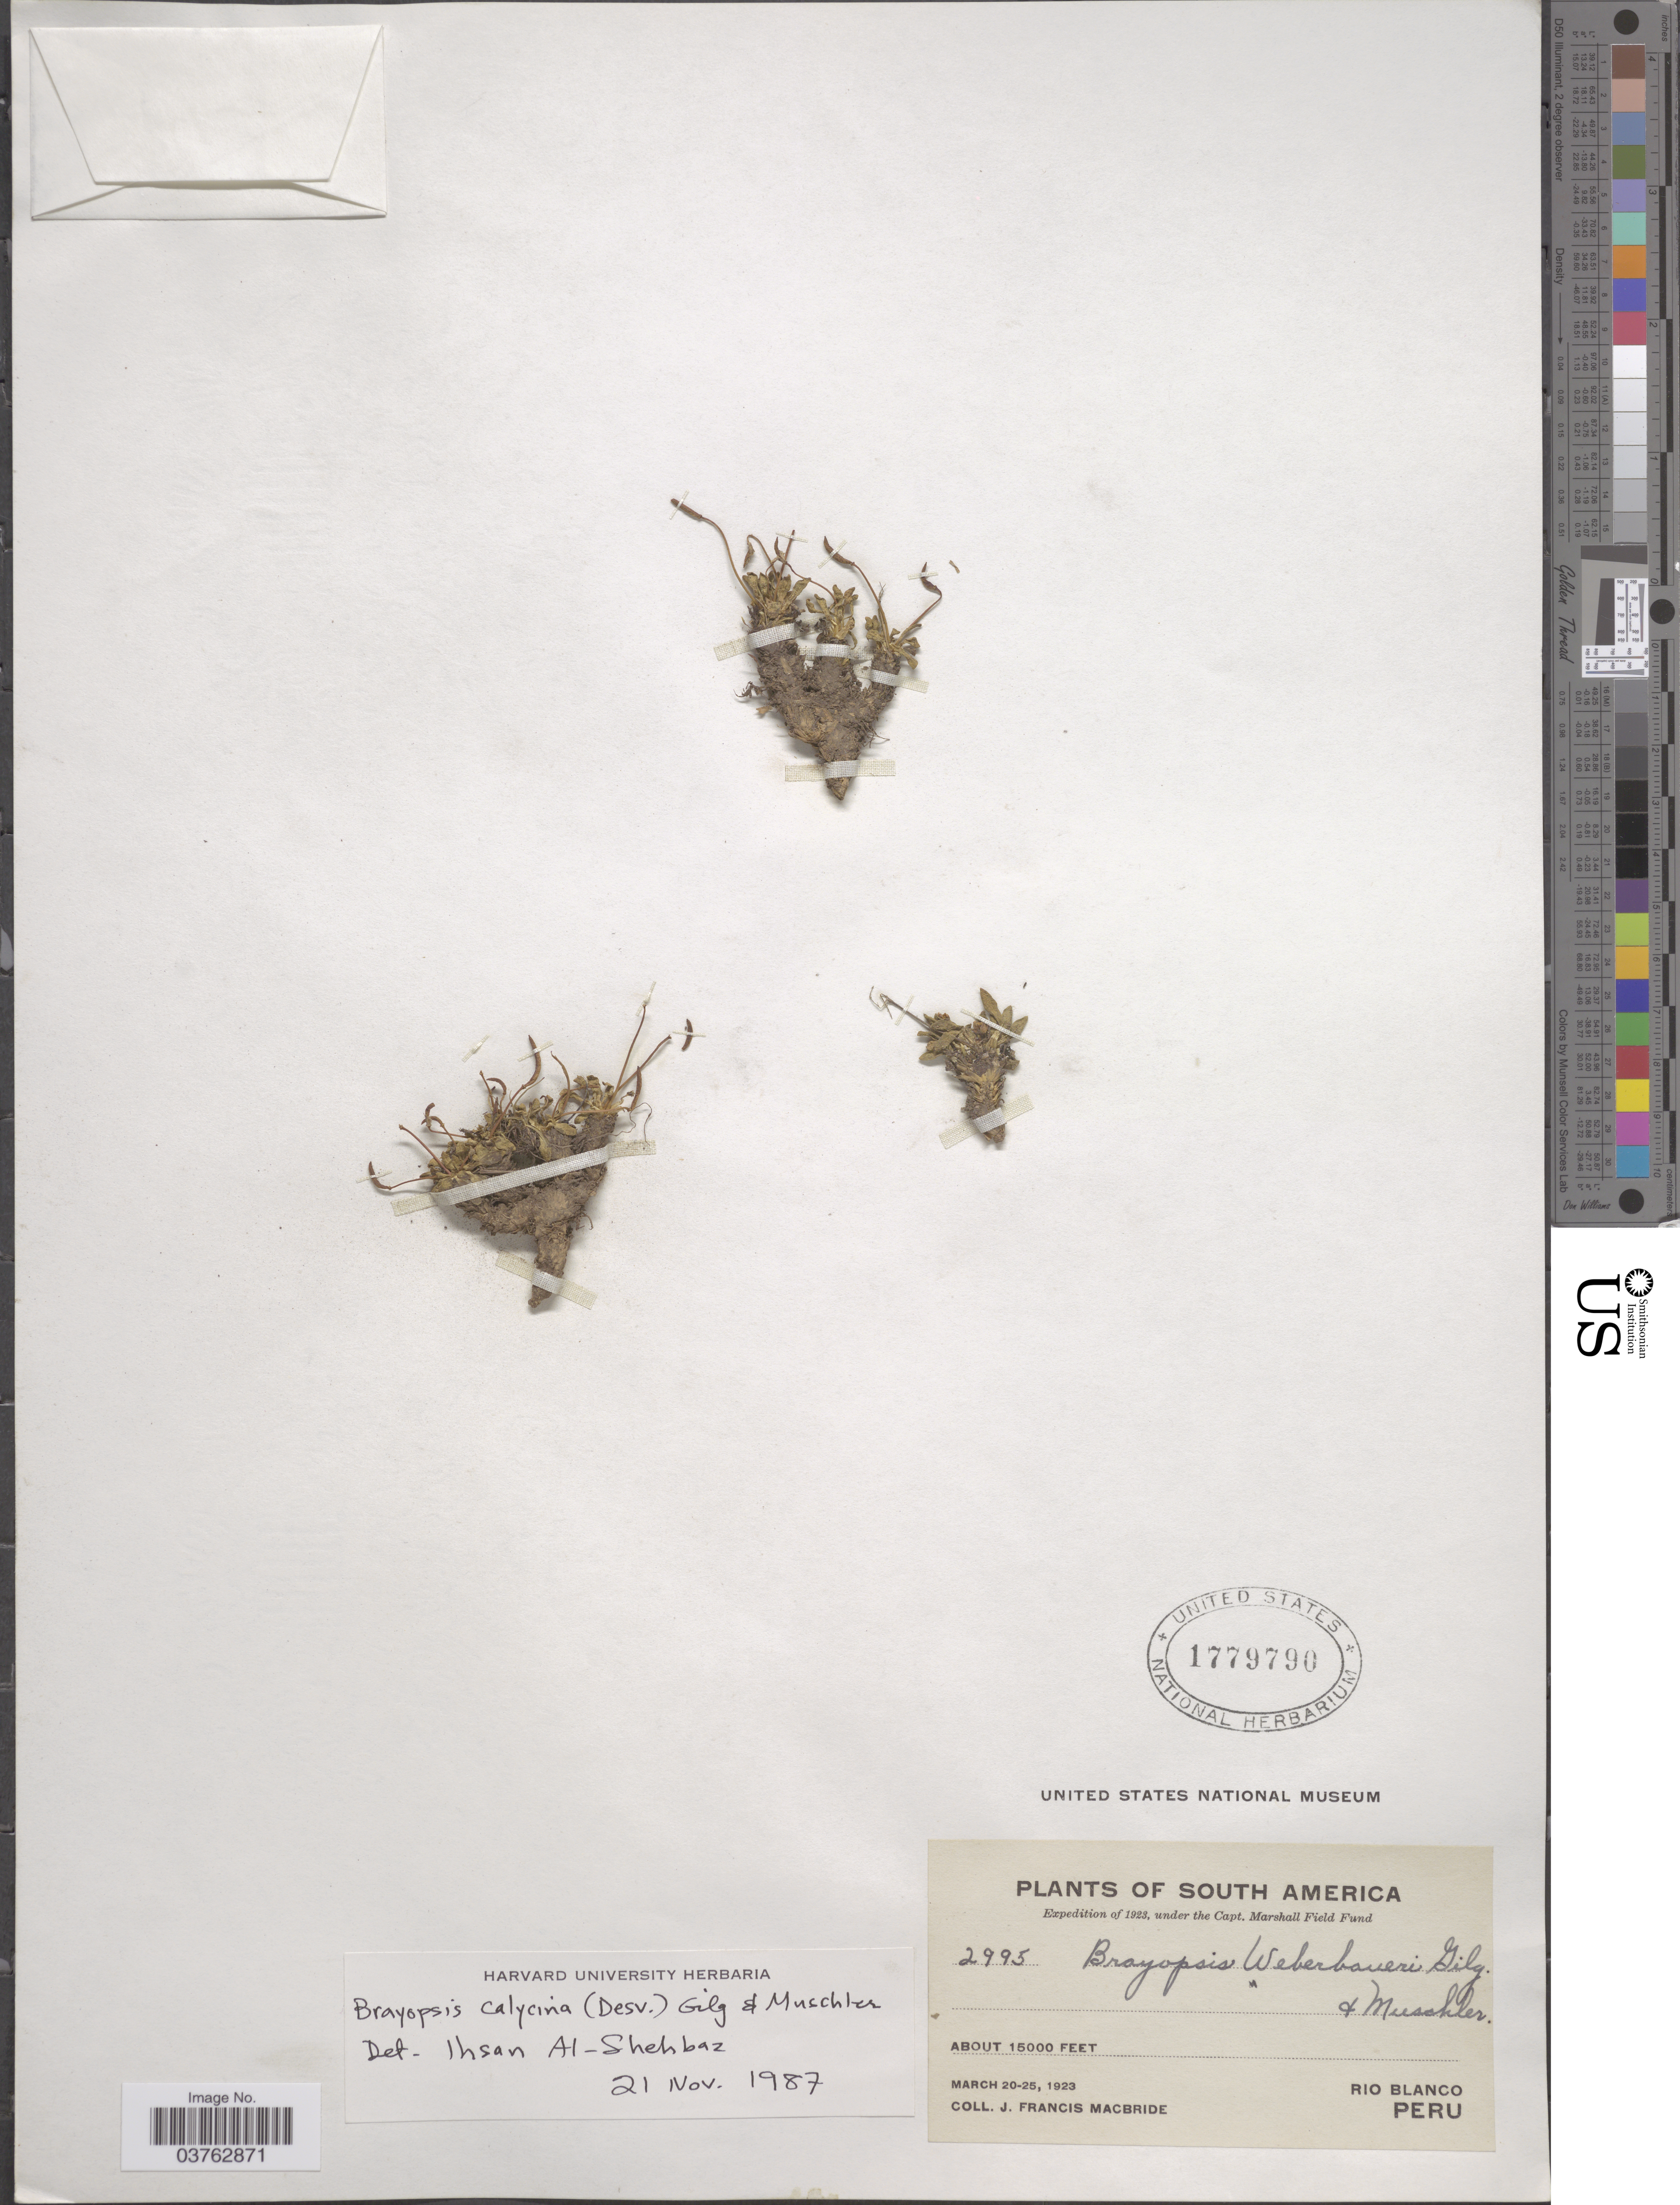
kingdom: Plantae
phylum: Tracheophyta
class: Magnoliopsida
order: Brassicales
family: Brassicaceae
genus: Brayopsis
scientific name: Brayopsis calycina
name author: (Desv.) Gilg & Muschl.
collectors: J. F. Macbride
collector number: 2995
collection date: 1923-03-20/1923-03-25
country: Peru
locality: Rio Blanco.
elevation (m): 4572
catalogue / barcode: US 1779790